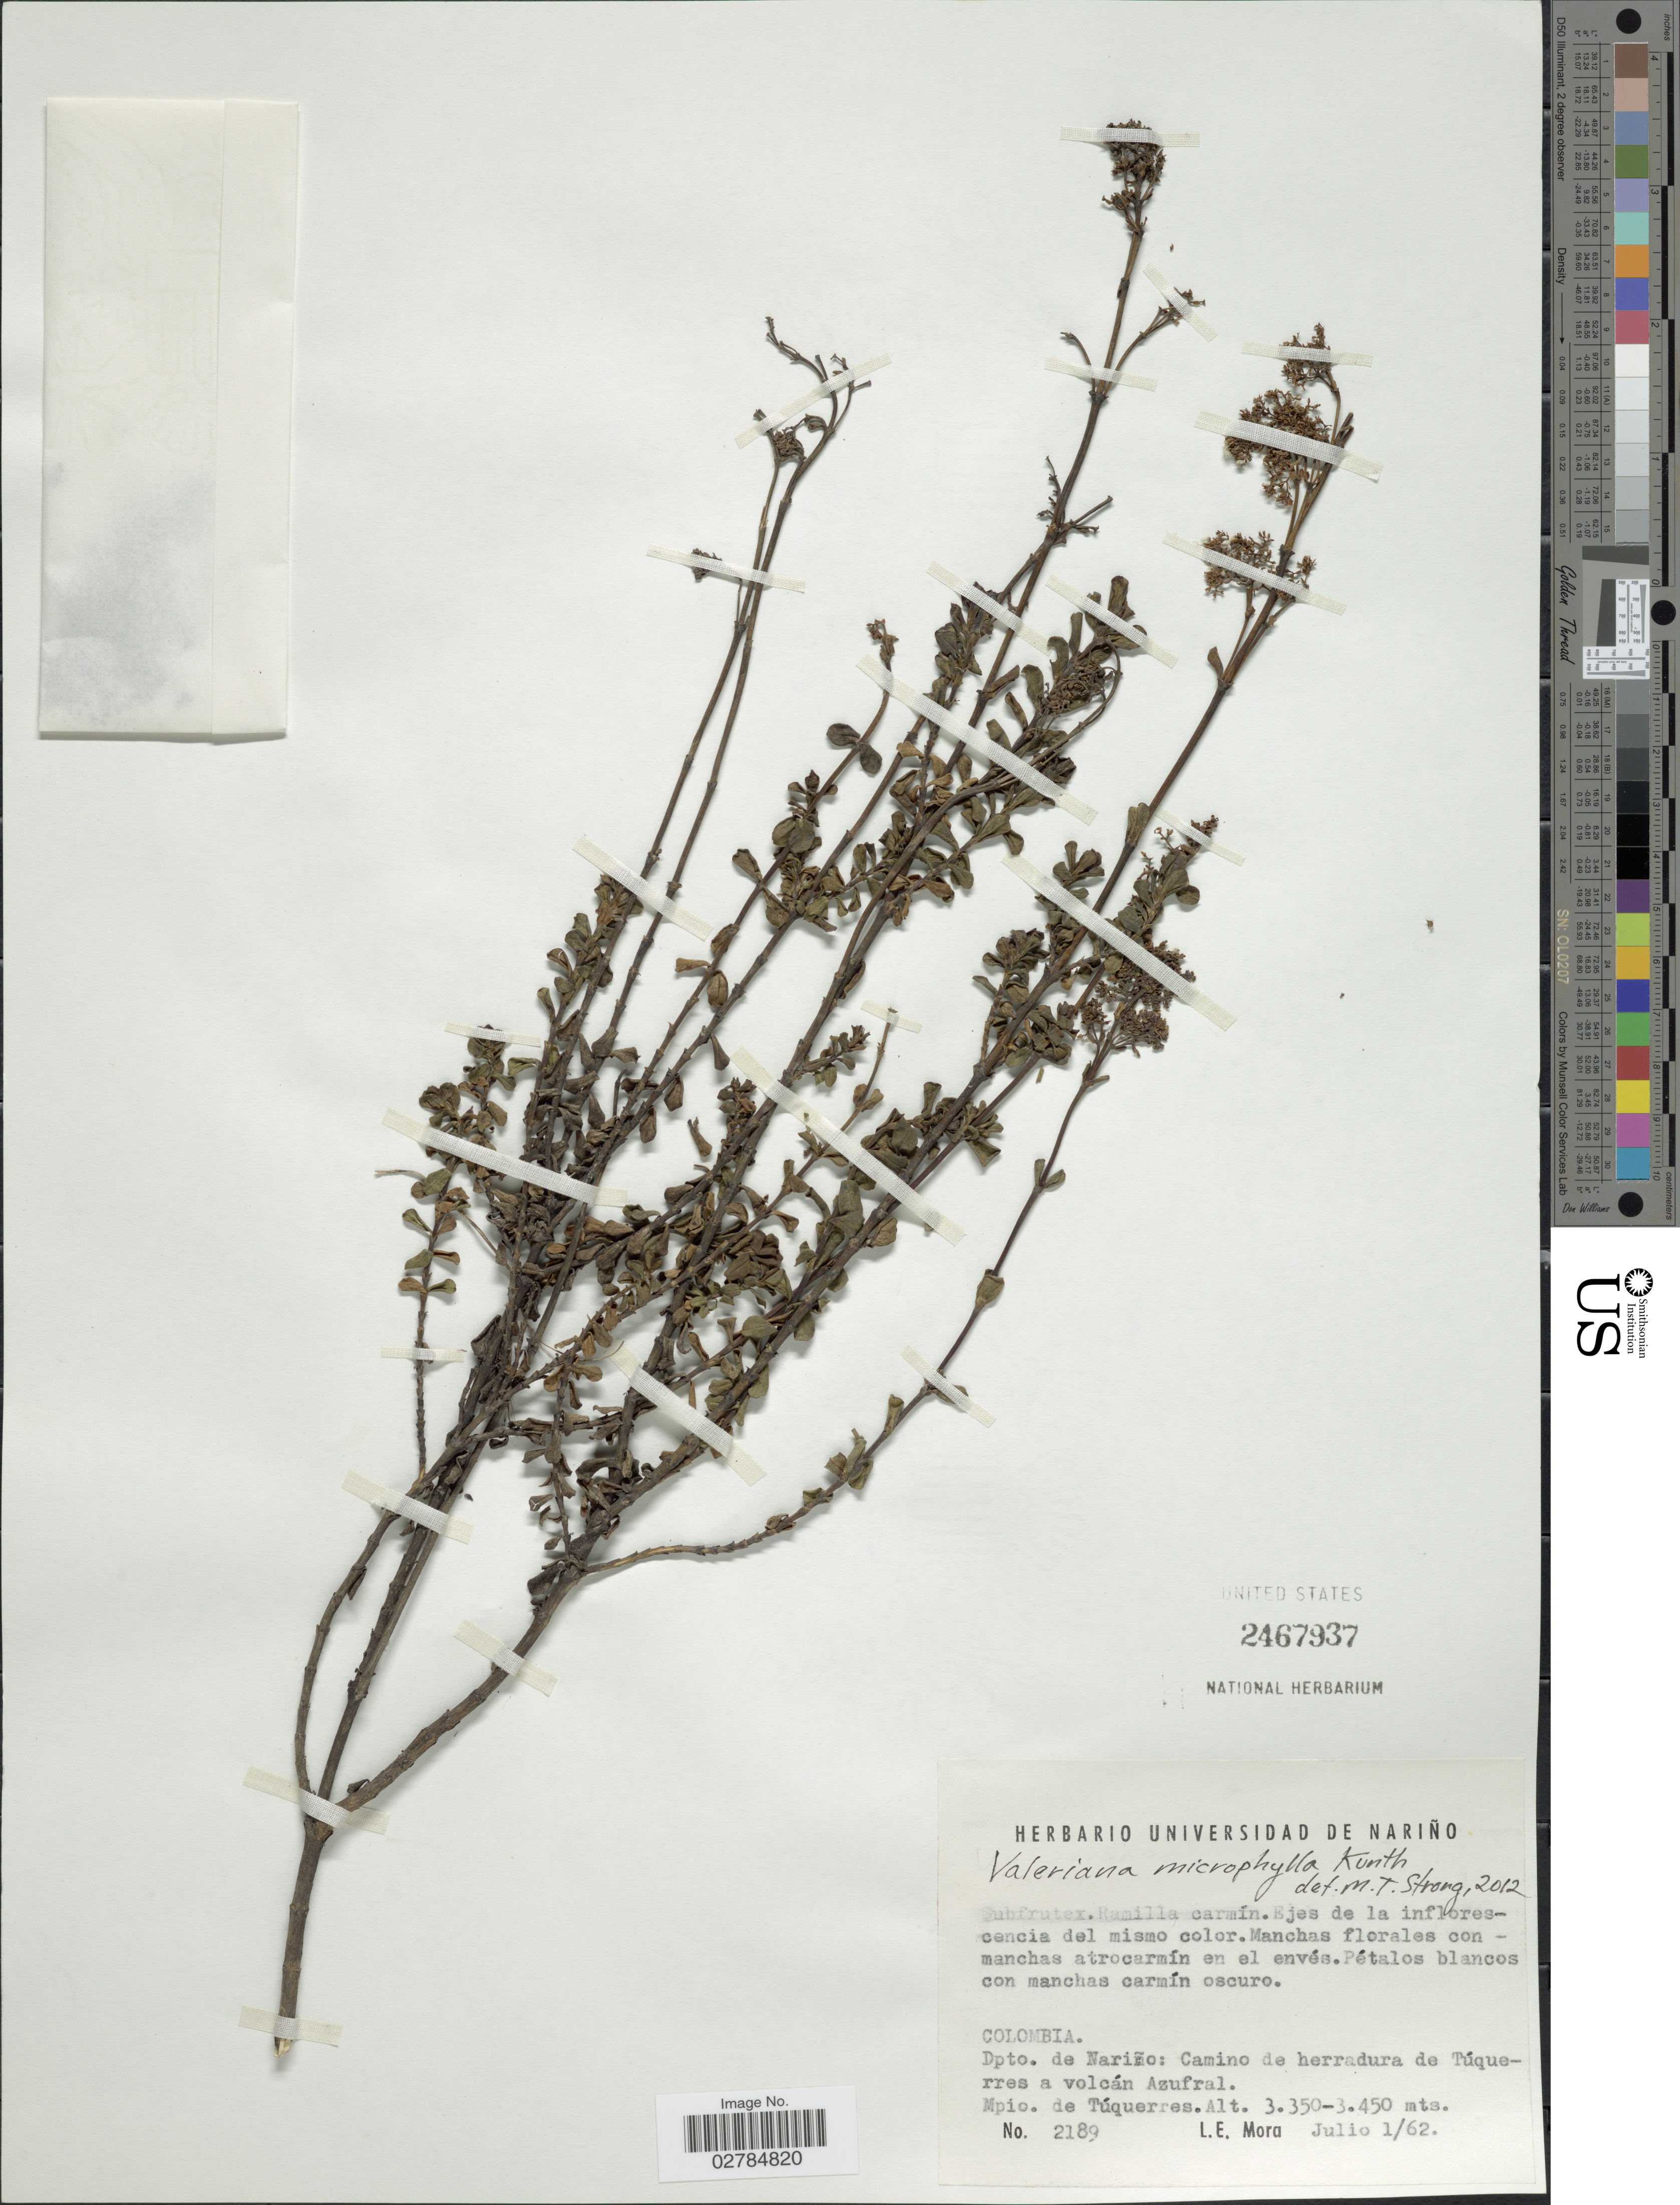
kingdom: Plantae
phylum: Tracheophyta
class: Magnoliopsida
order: Dipsacales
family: Caprifoliaceae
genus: Valeriana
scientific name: Valeriana microphylla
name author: Kunth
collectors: L. Mora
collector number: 2189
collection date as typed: Transcribed d/m/y: 1/7/62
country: Colombia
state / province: Nariño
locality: Dpto. de Nariño: Camino de herradura de Túquerres a volcán Azufral. Mpio de Túquerres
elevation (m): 3350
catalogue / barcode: US 2467937